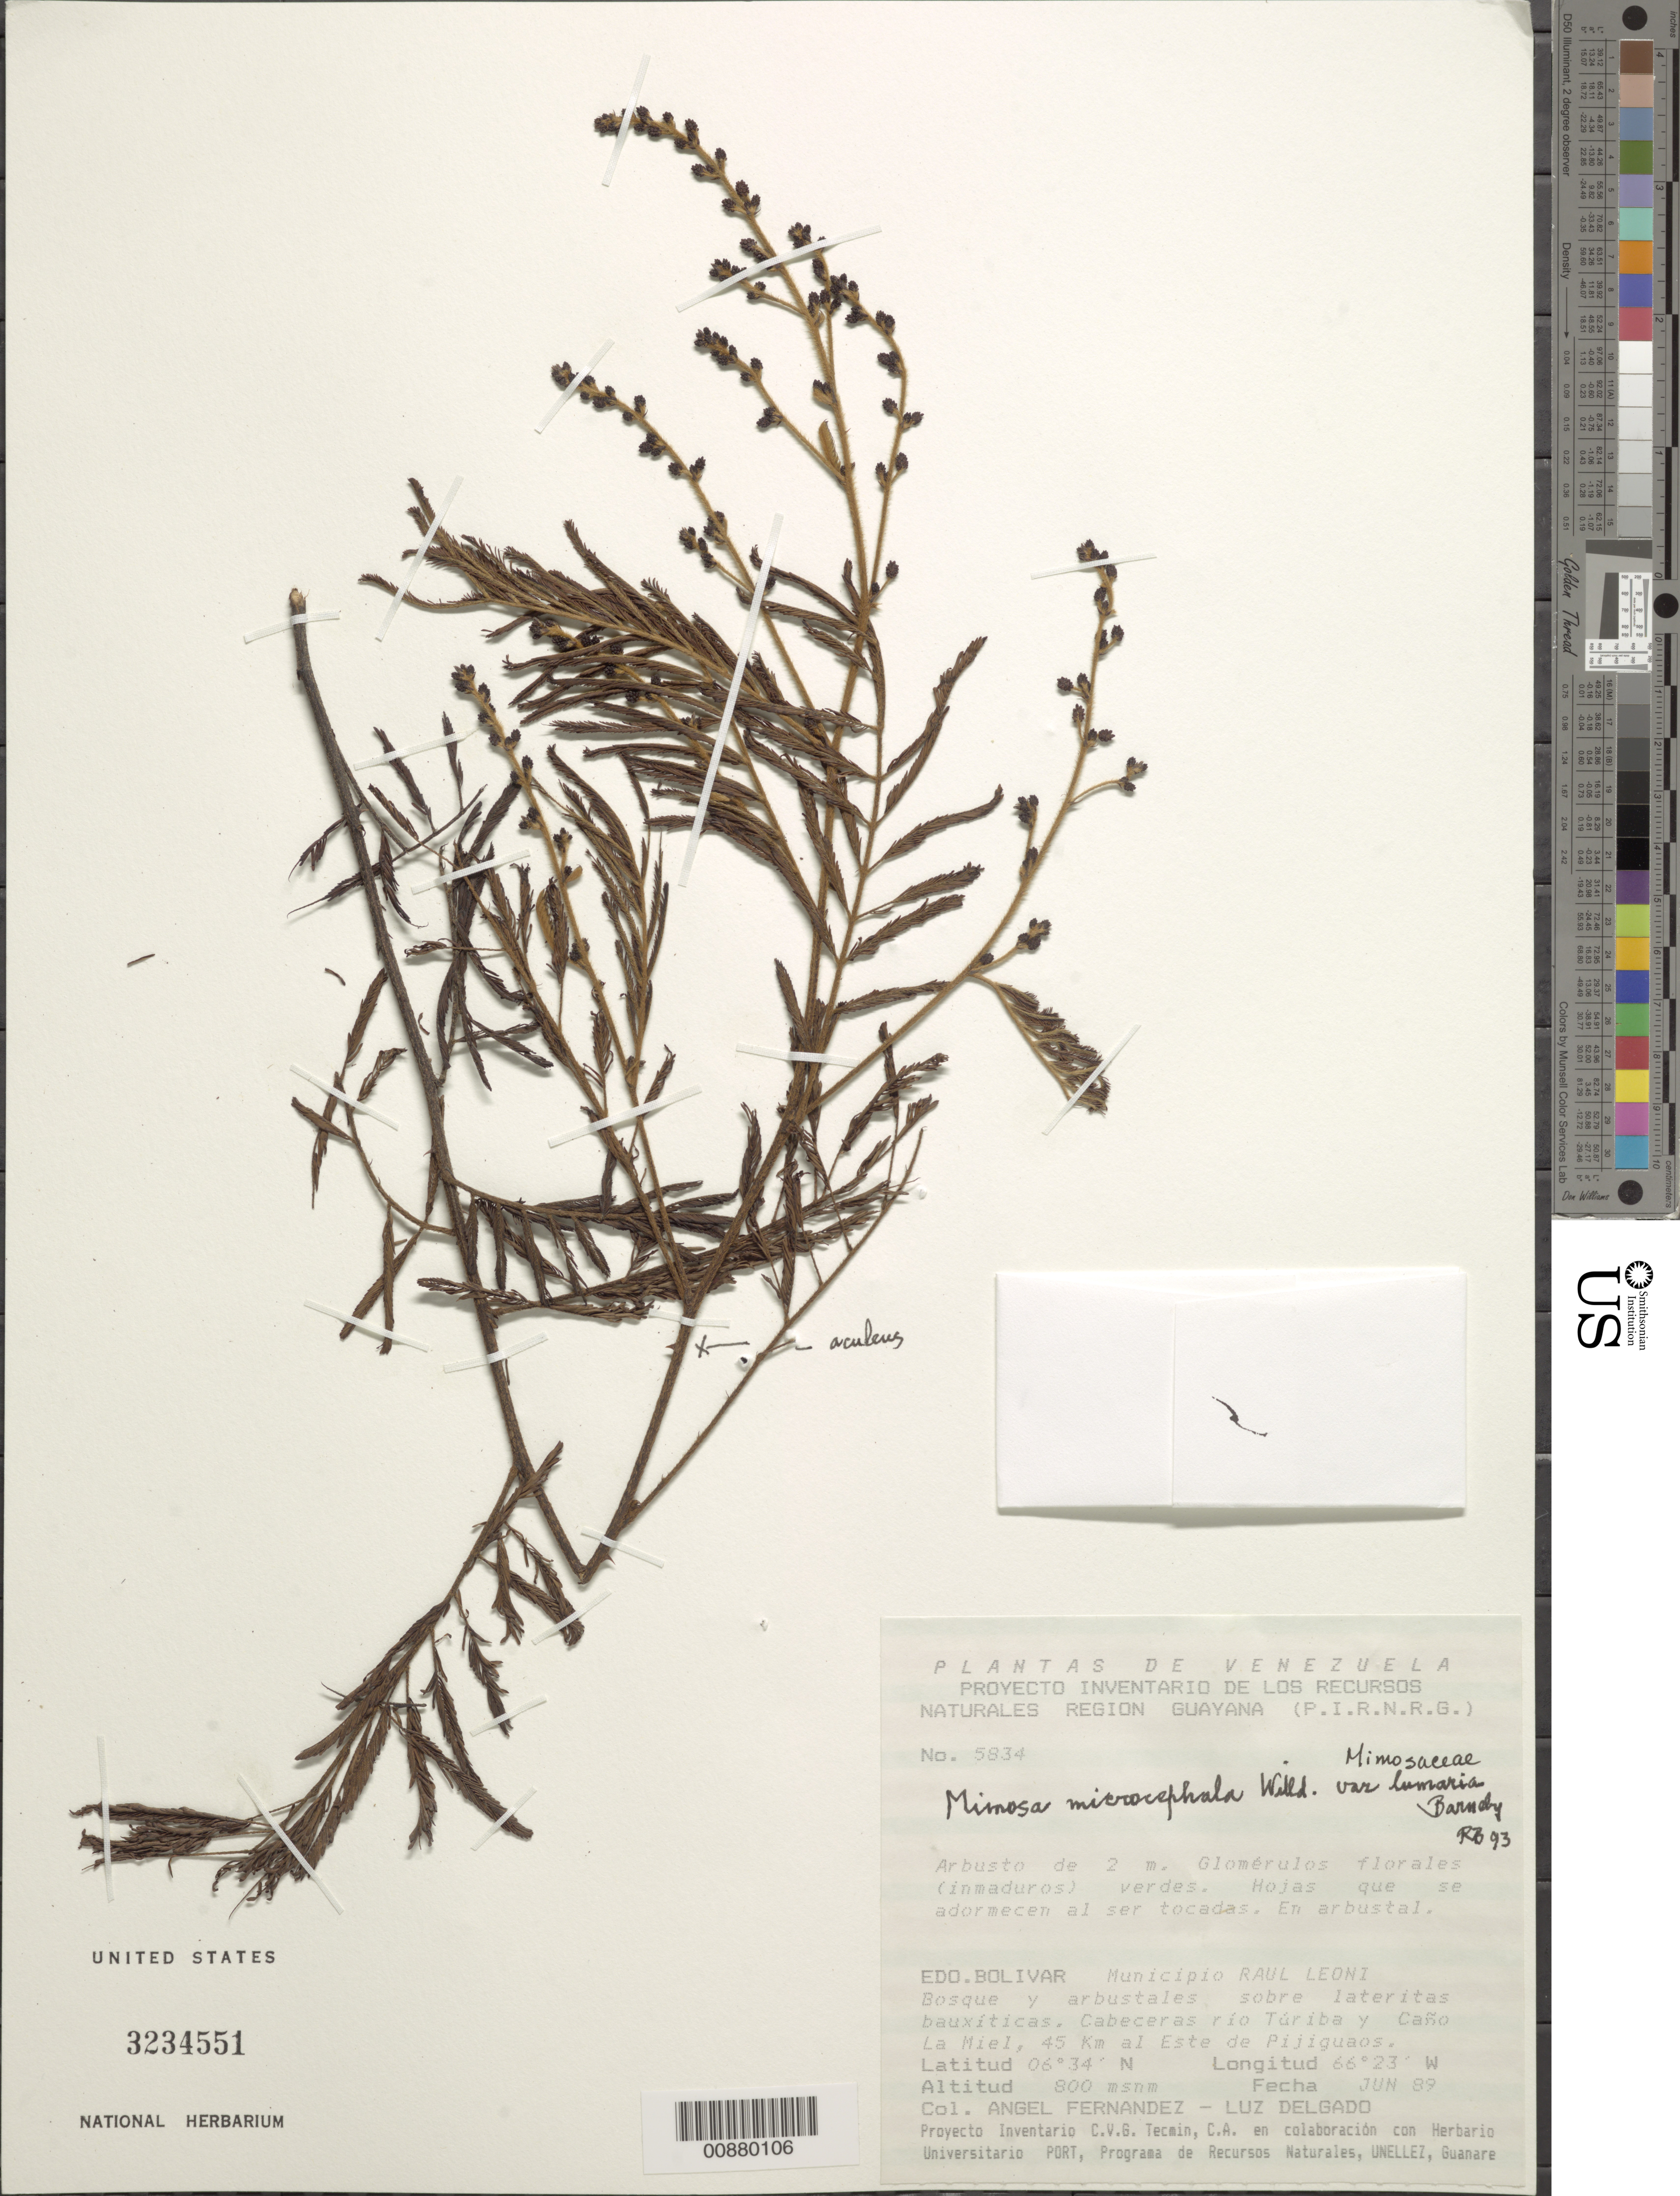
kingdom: Plantae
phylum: Tracheophyta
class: Magnoliopsida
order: Fabales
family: Fabaceae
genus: Mimosa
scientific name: Mimosa microcephala var. lumaria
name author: Barneby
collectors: A. Fernández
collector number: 5834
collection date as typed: Jun-89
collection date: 1989-06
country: Venezuela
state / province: Bolívar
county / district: Angostura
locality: Mun. Raúl Leoni [=Angostura], cabeceras Río Túriba y Caño La Miel, 45 km al Este de Pijiguaos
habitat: Bosque y arbustales sobre lateritas bauxiticas; en arbustal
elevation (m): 800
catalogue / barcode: US 3234551